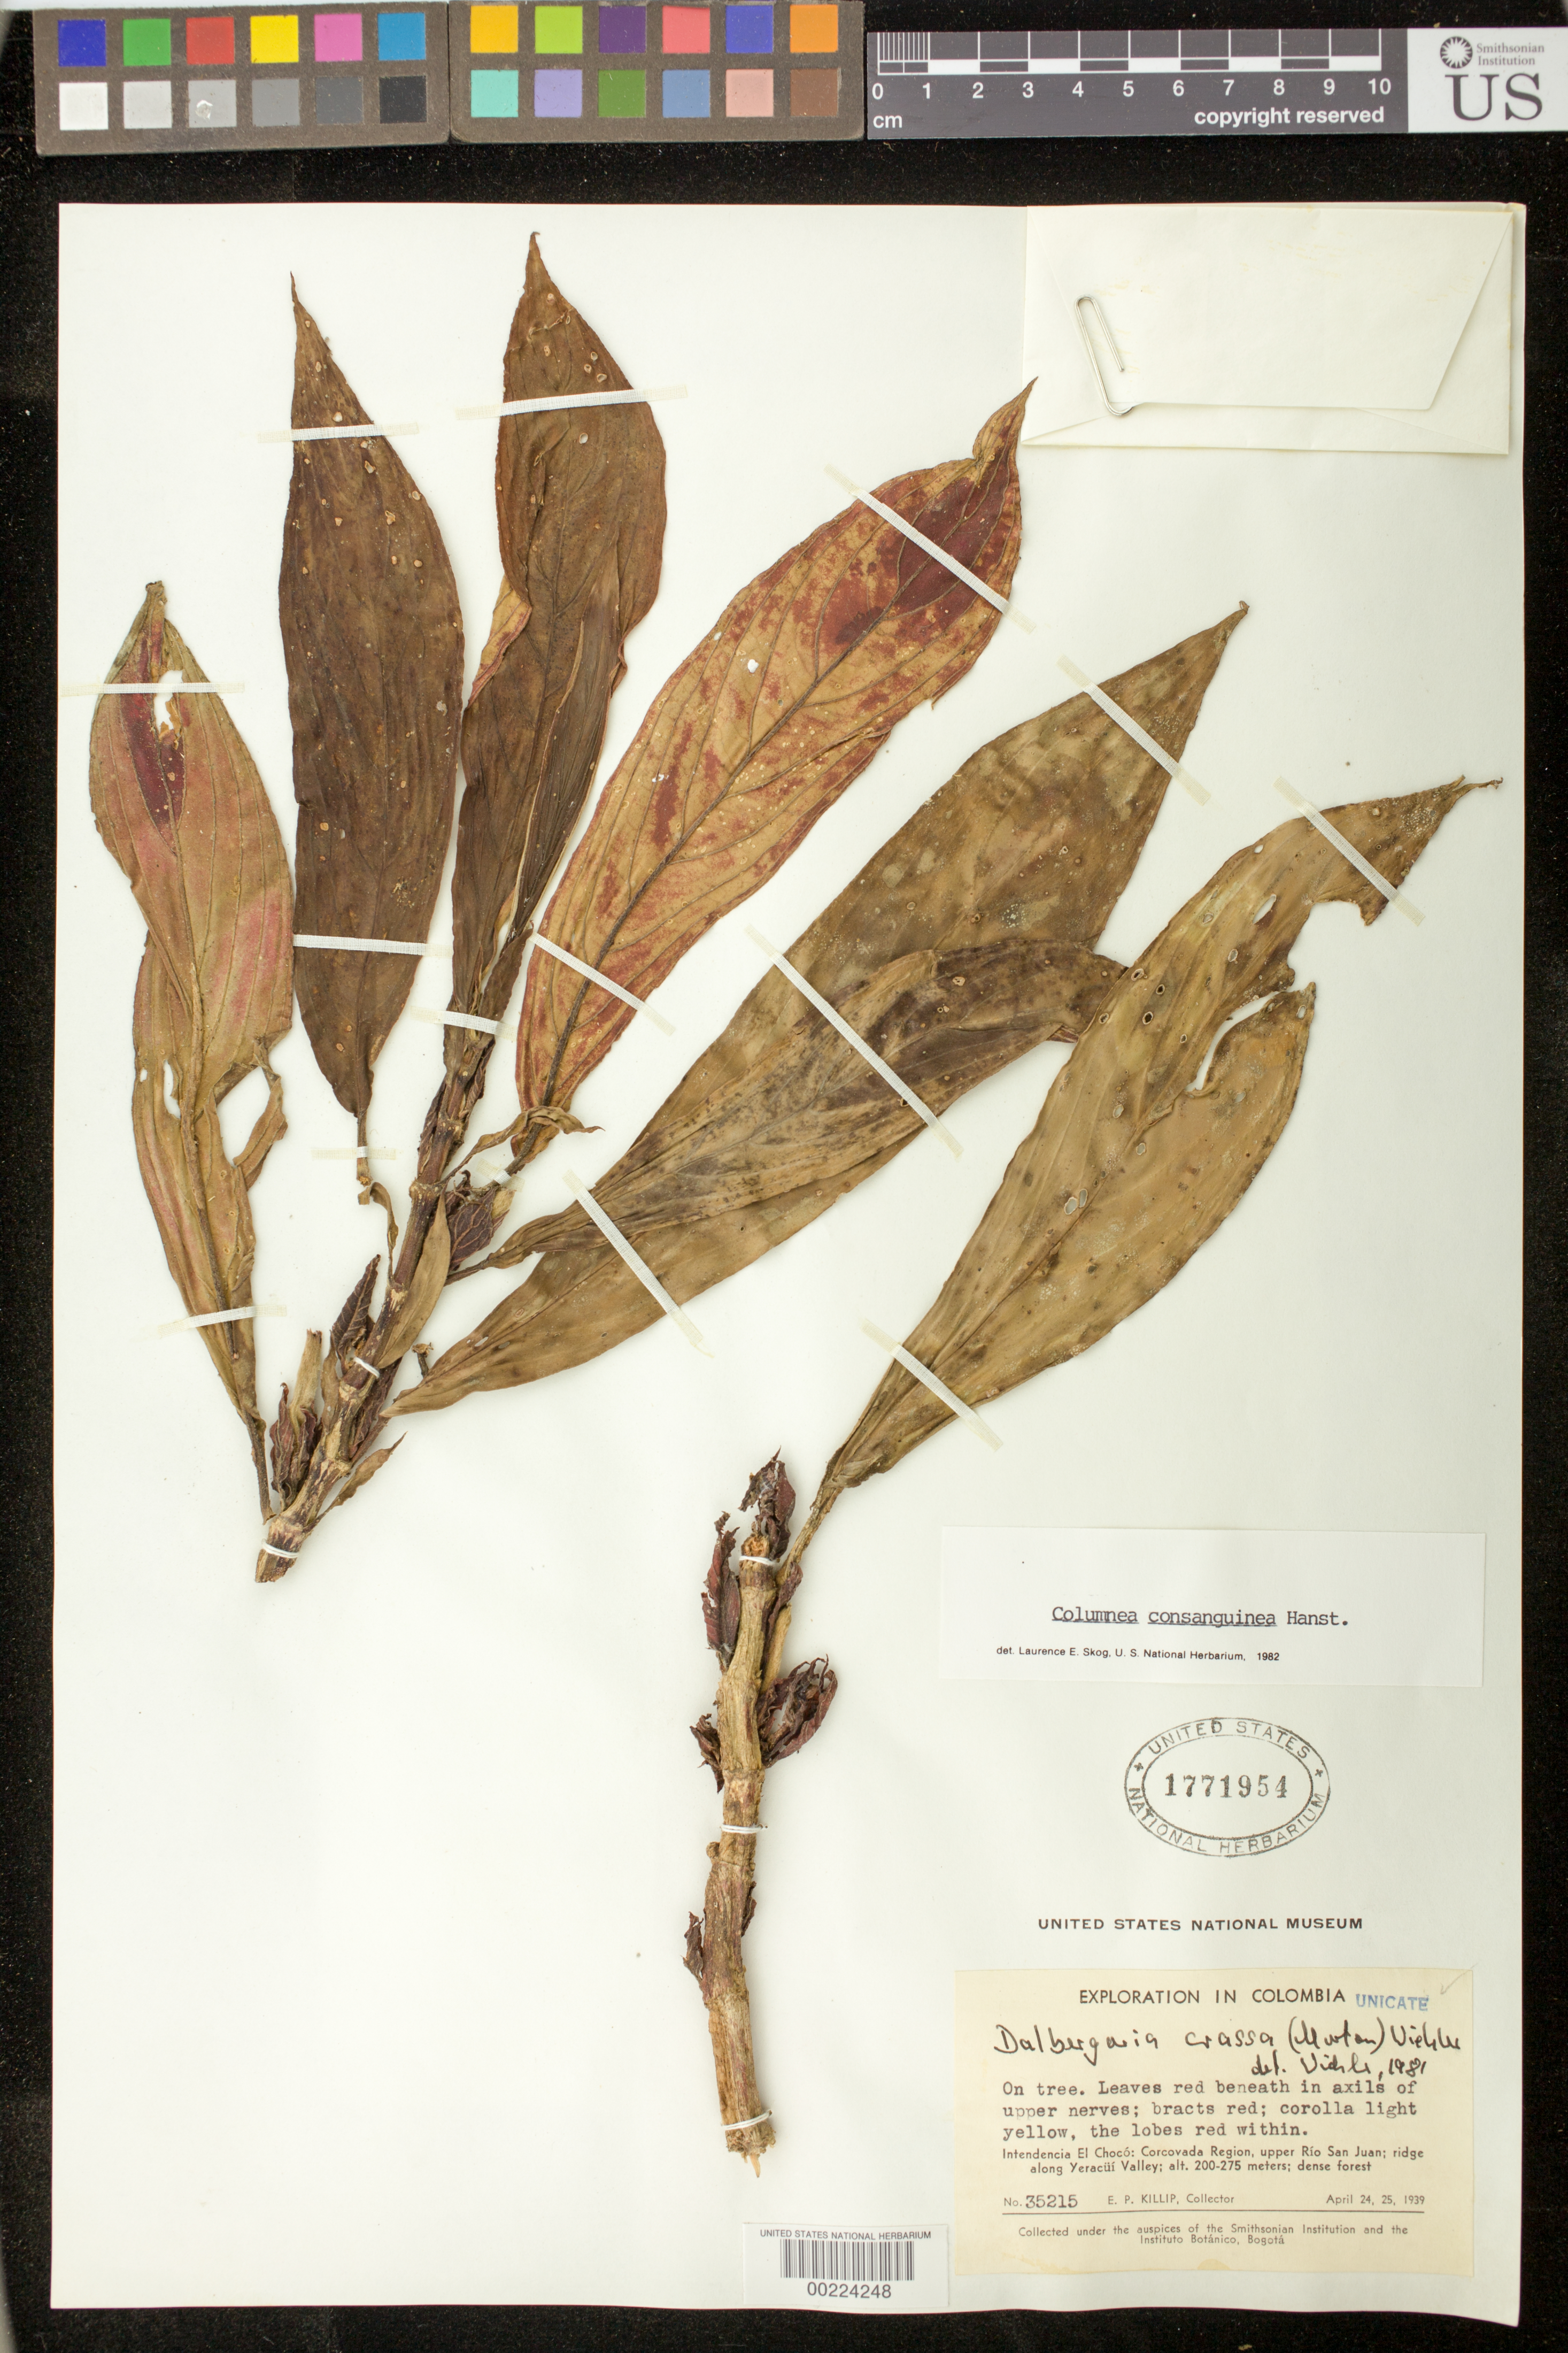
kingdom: Plantae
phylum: Tracheophyta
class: Magnoliopsida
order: Lamiales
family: Gesneriaceae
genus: Columnea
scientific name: Columnea consanguinea Hanst. var. consanguinea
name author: (Hanst.) Hanst.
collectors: E. P. Killip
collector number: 35215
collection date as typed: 24-25 Apr 1939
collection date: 1939-04-24/1939-04-25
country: Colombia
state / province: Chocó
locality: Corcovada Region, upper Río San Juan; ridge along Yeracúí Valley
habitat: Dense forest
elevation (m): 200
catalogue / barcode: US 1771954